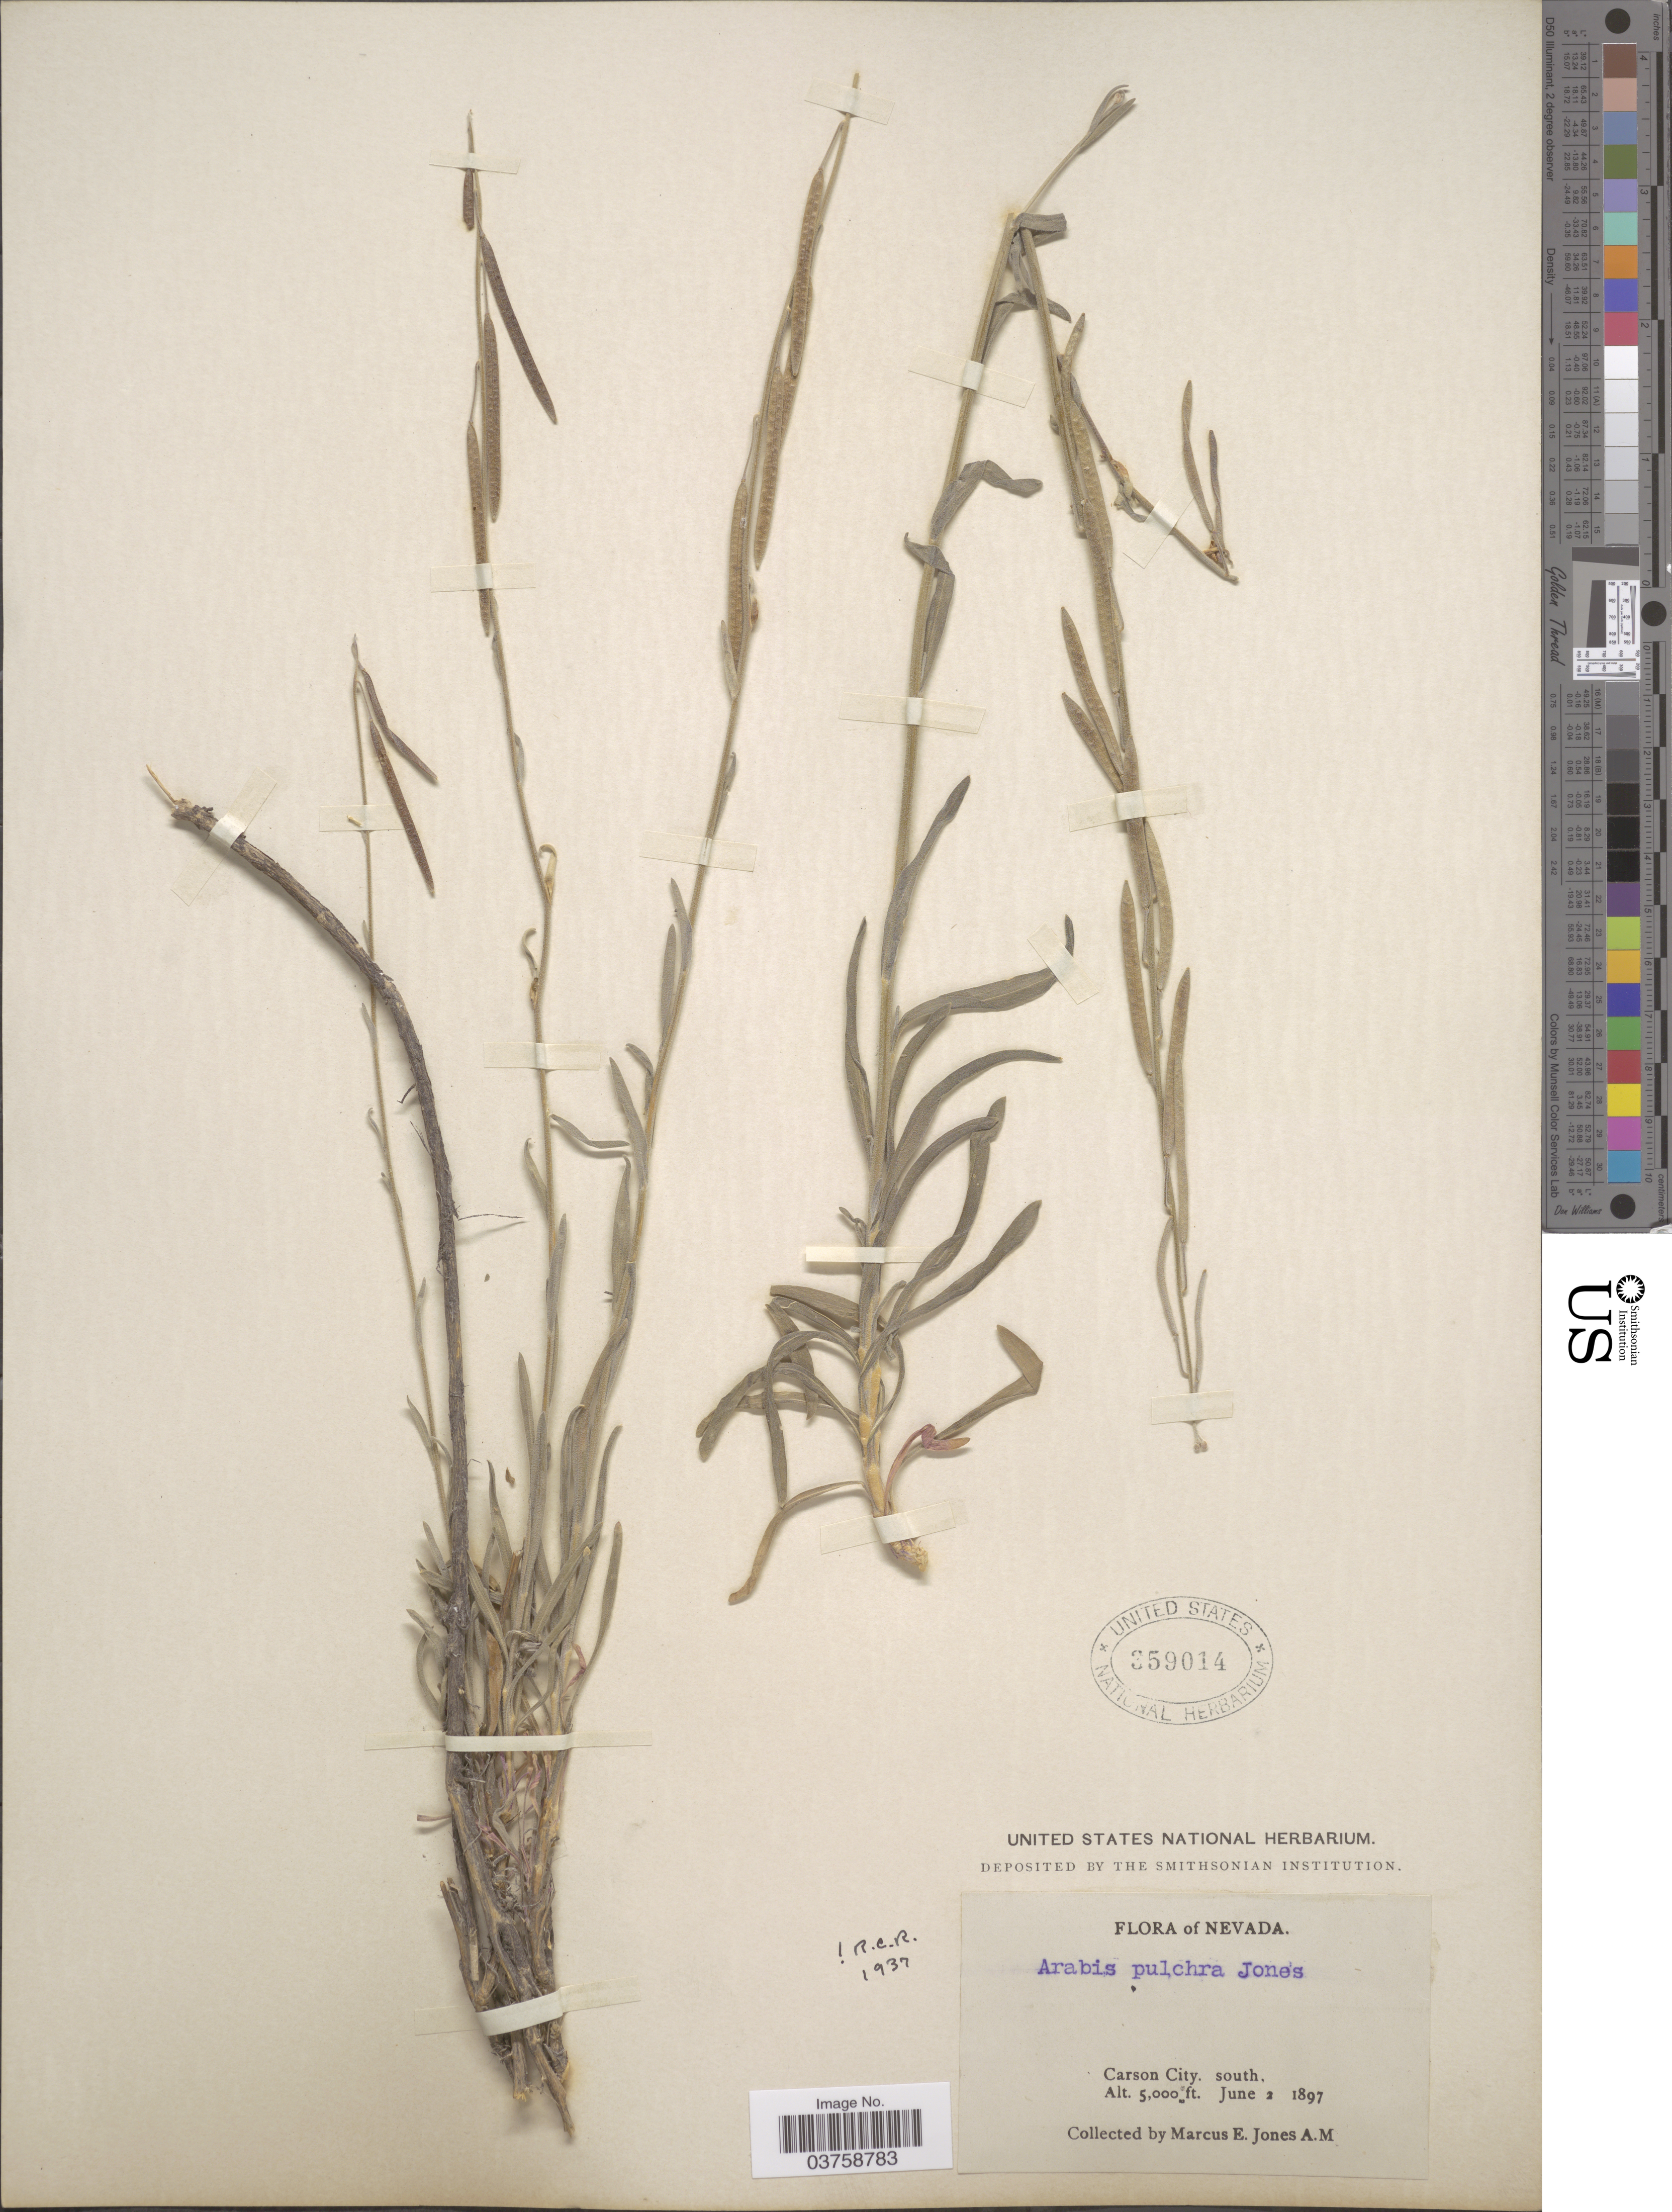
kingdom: Plantae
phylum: Tracheophyta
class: Magnoliopsida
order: Brassicales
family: Brassicaceae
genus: Arabis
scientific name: Arabis pulchra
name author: M.E. Jones ex S. Watson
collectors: M. E. Jones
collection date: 1897-06-02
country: United States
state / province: Nevada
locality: Carson City. south.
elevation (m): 1524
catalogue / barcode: US 359014